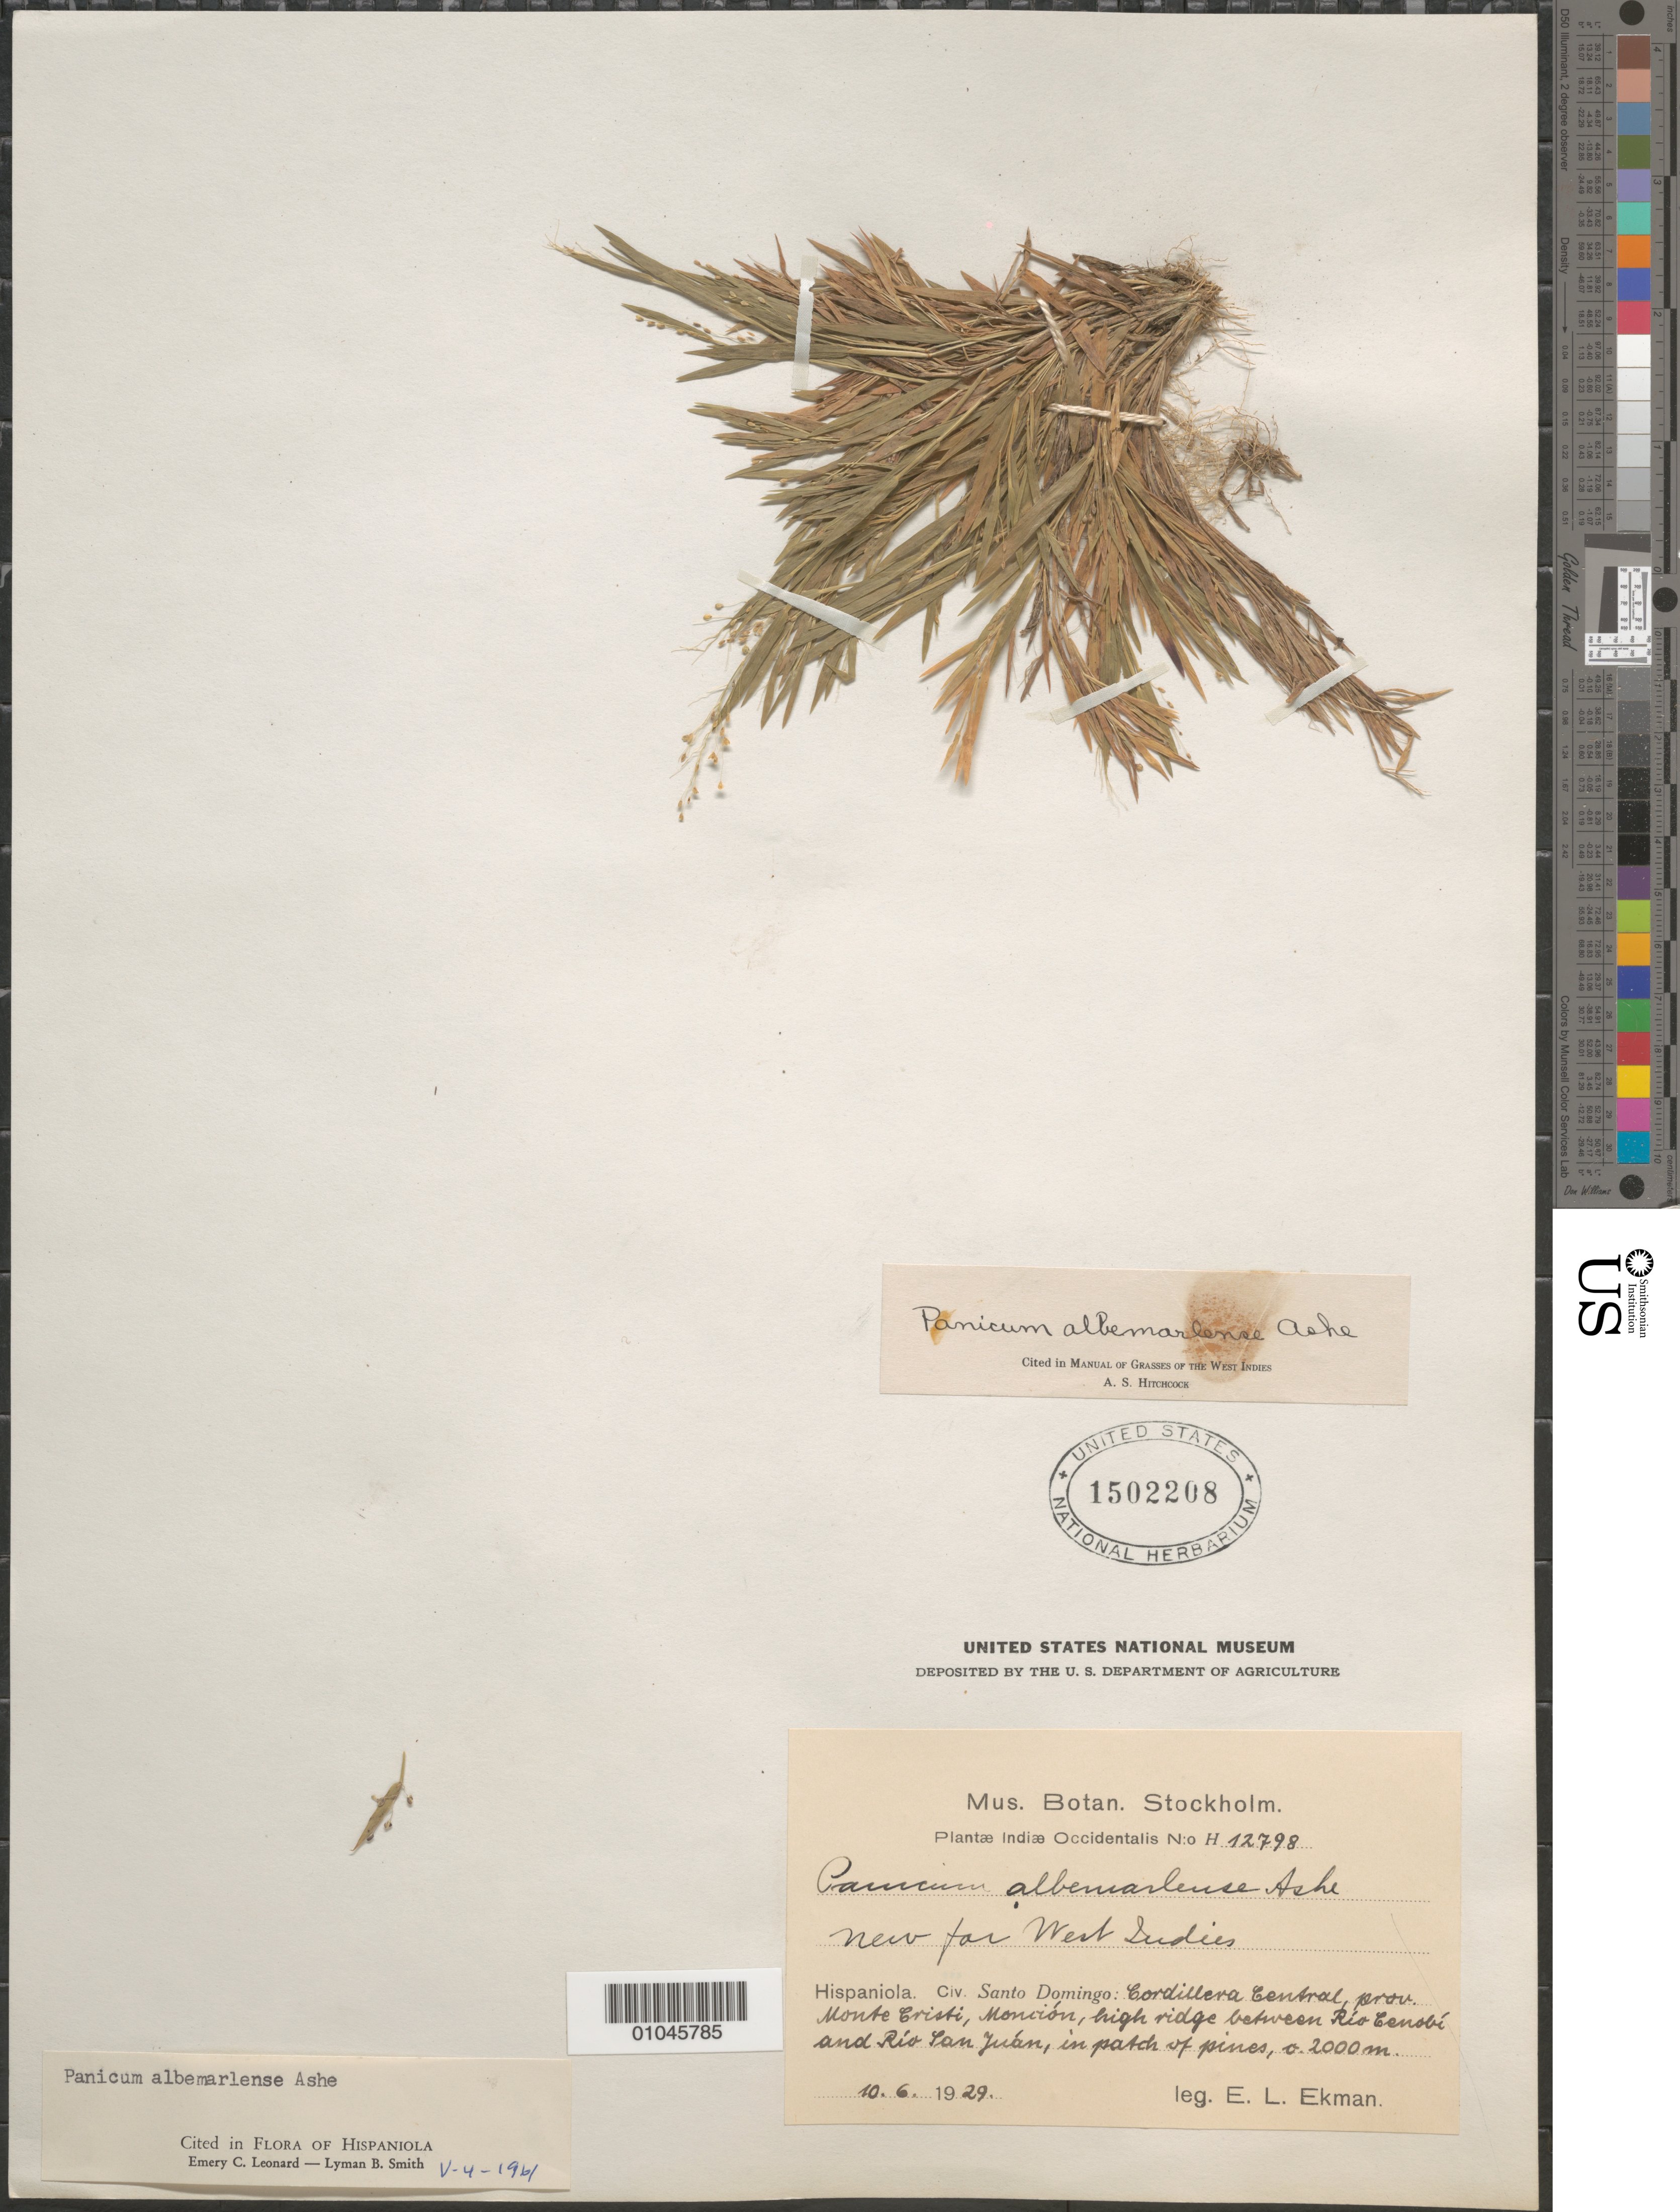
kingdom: Plantae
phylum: Tracheophyta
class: Liliopsida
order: Poales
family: Poaceae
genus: Panicum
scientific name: Panicum albemarlense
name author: Ashe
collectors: E. L. Ekman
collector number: H 12798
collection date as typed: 10 Jun 1929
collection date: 1929-06-10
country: Dominican Republic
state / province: Distrito Nacional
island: Hispaniola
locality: Cordillera Central, prov. Monte Cristi, high ridge between Rio Cendre and Rio San Juan, in patch of pines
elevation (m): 2000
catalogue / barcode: US 1502208